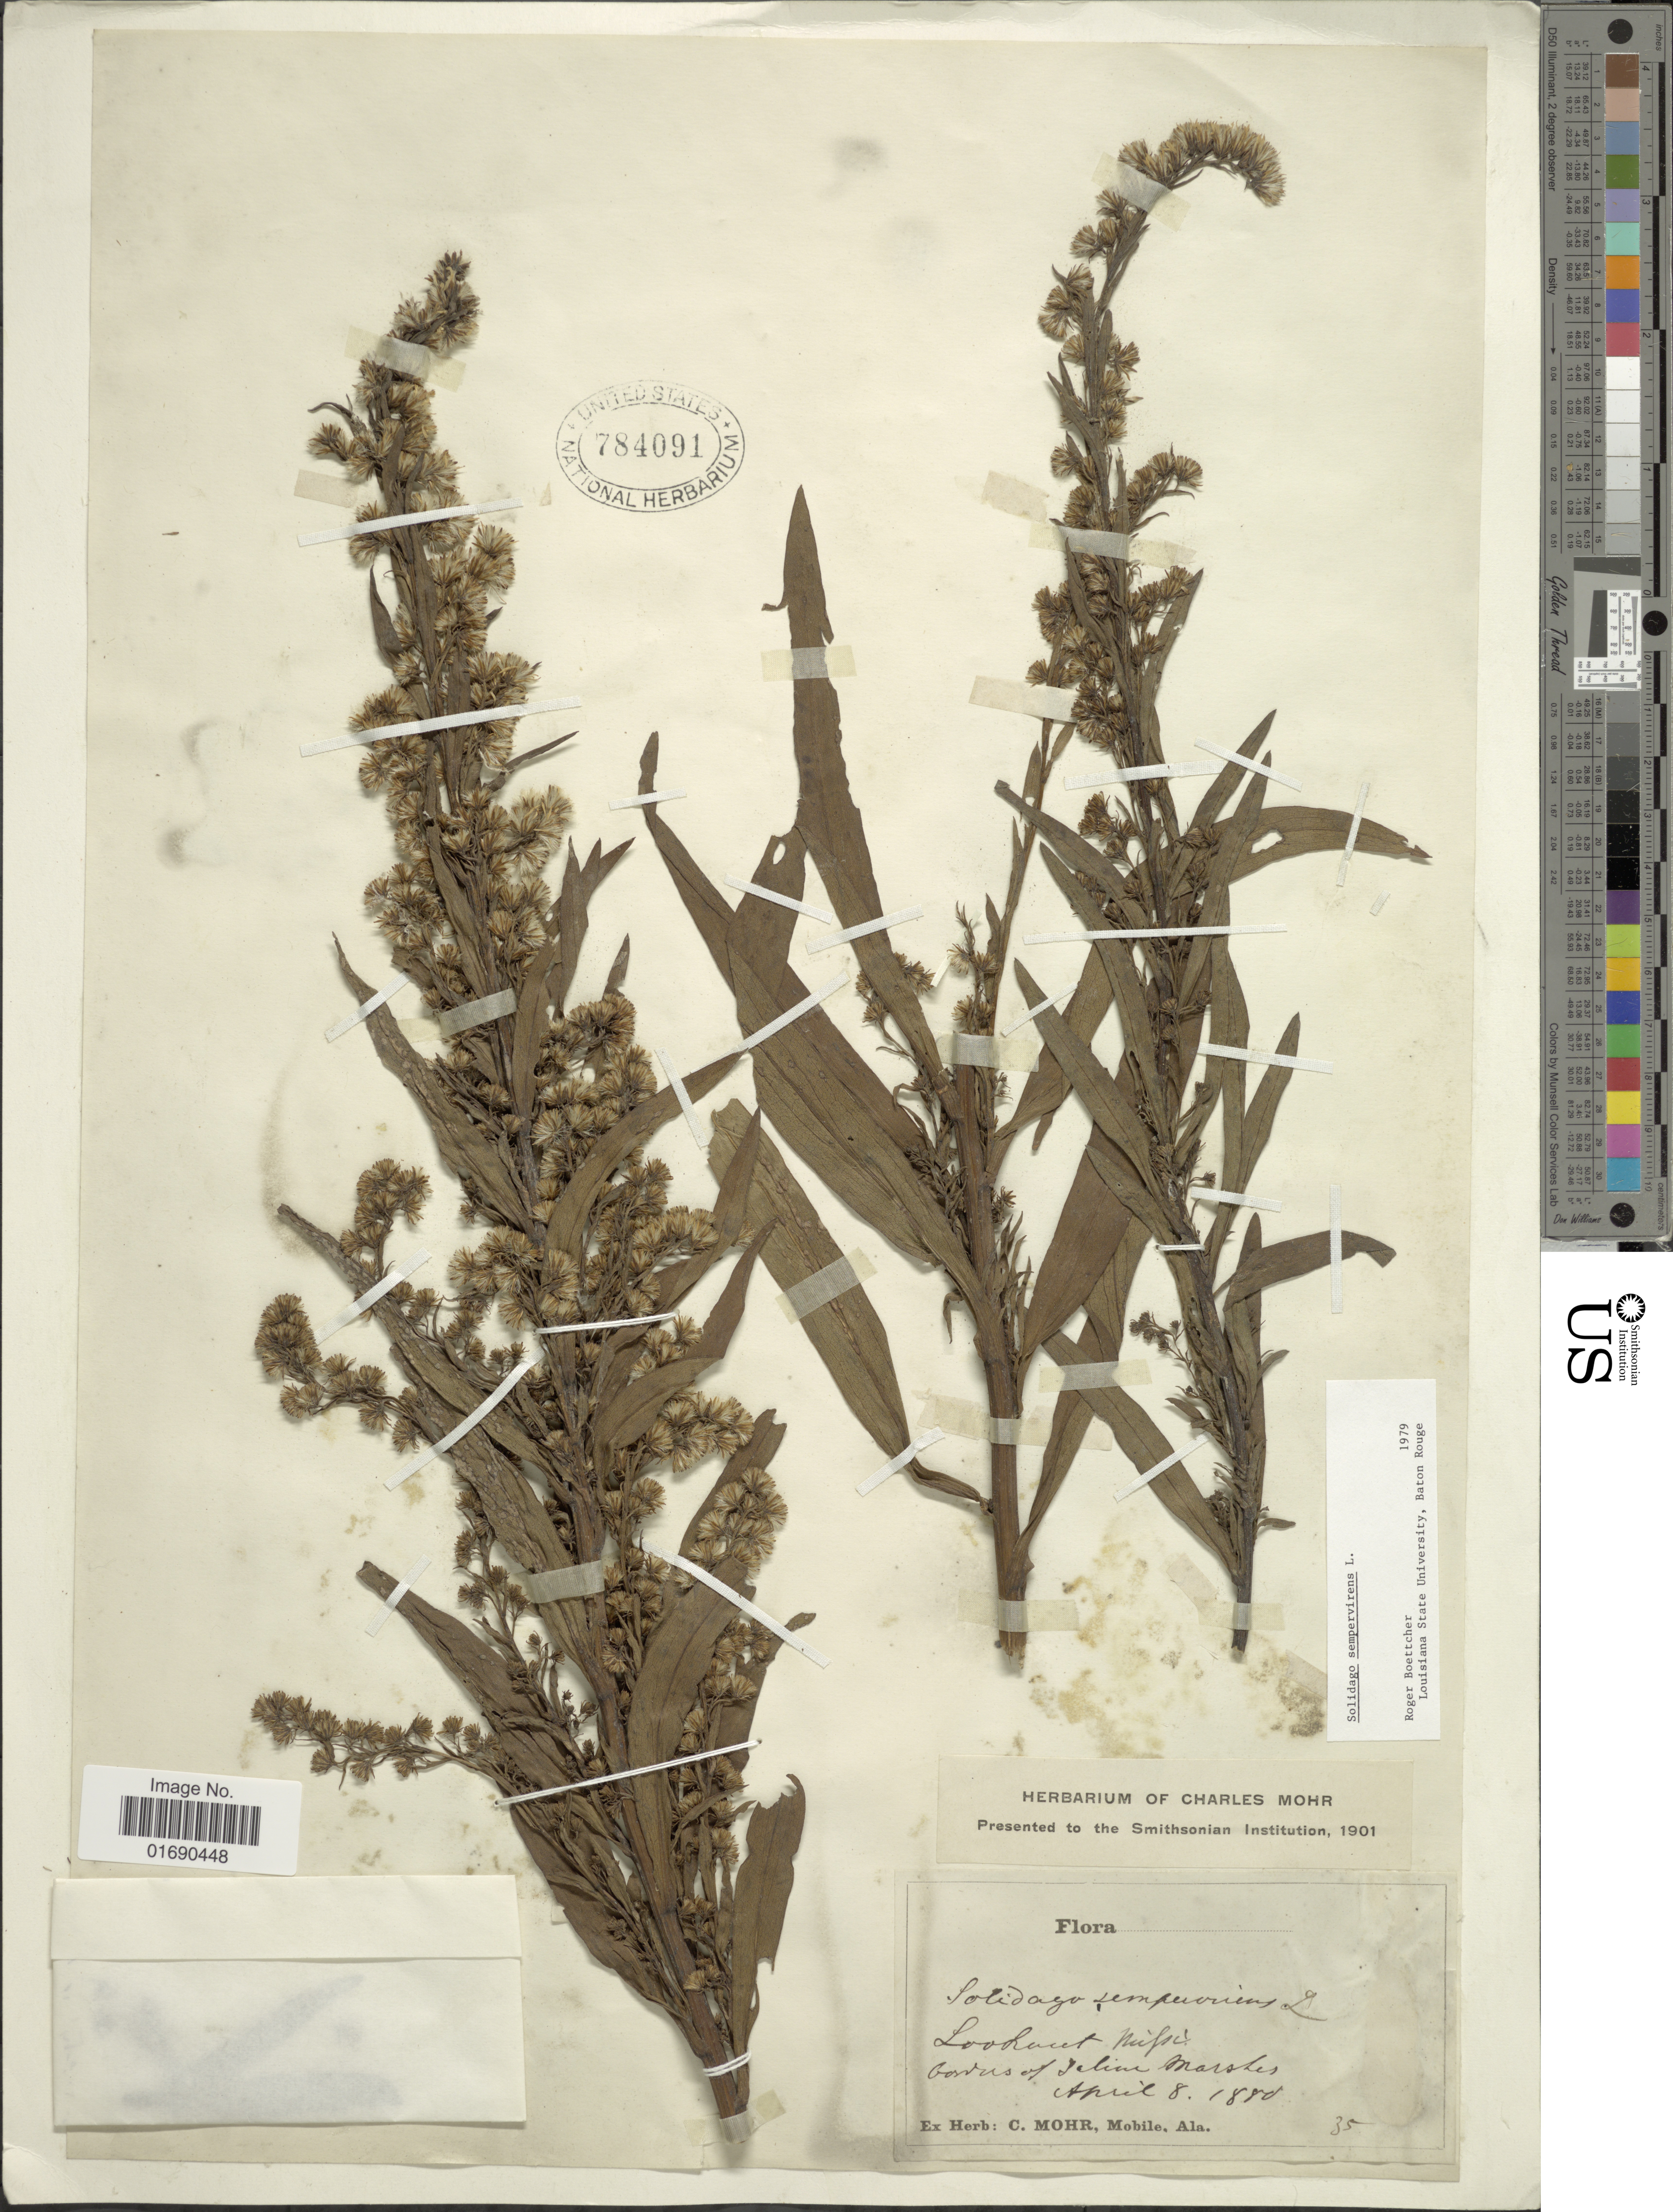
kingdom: Plantae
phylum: Tracheophyta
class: Magnoliopsida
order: Asterales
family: Asteraceae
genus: Solidago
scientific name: Solidago sempervirens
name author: L.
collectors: ex herb. C. Mohr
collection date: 1880-04-08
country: United States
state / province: Mississippi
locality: Lookout, borders of saline marshes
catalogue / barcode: US 784091